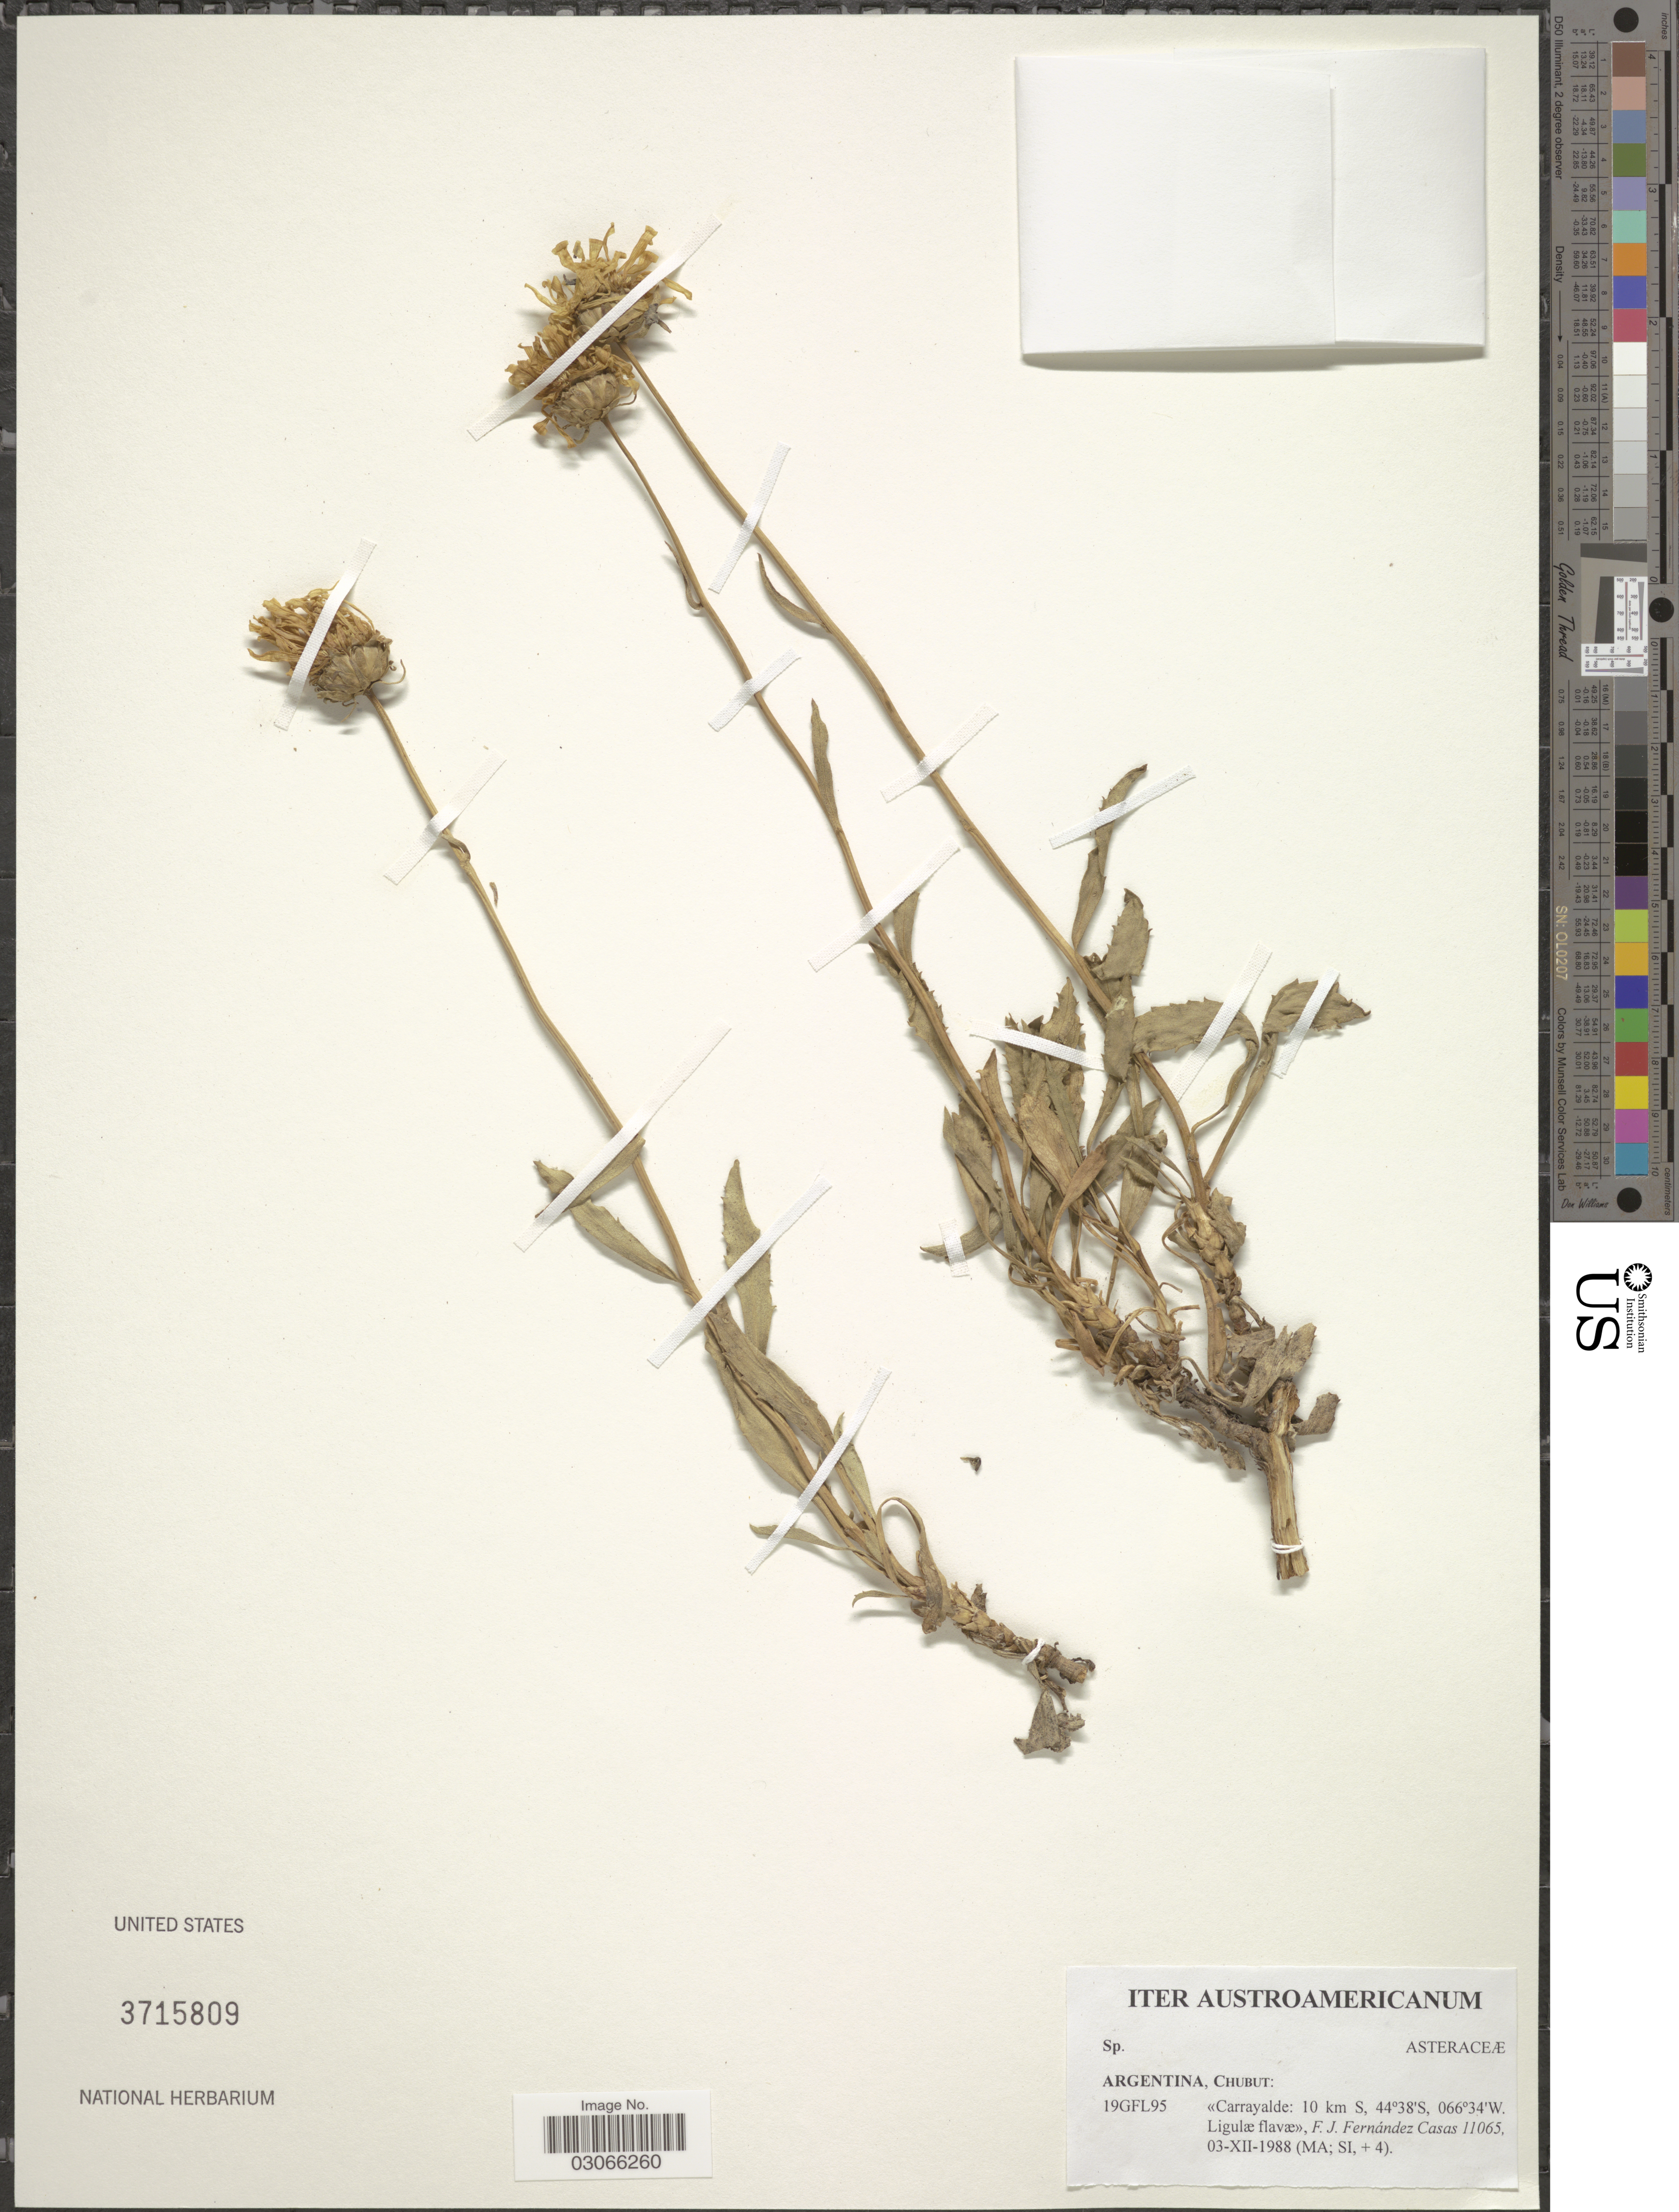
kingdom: Plantae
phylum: Tracheophyta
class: Magnoliopsida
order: Asterales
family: Asteraceae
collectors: F. Fernández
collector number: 11065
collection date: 1988-12-03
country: Argentina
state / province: Chubut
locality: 19GFL95. [unsure placement] <<Carrayalde: 10 km S Ligulæ flavæ>>.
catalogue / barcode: US 3715809